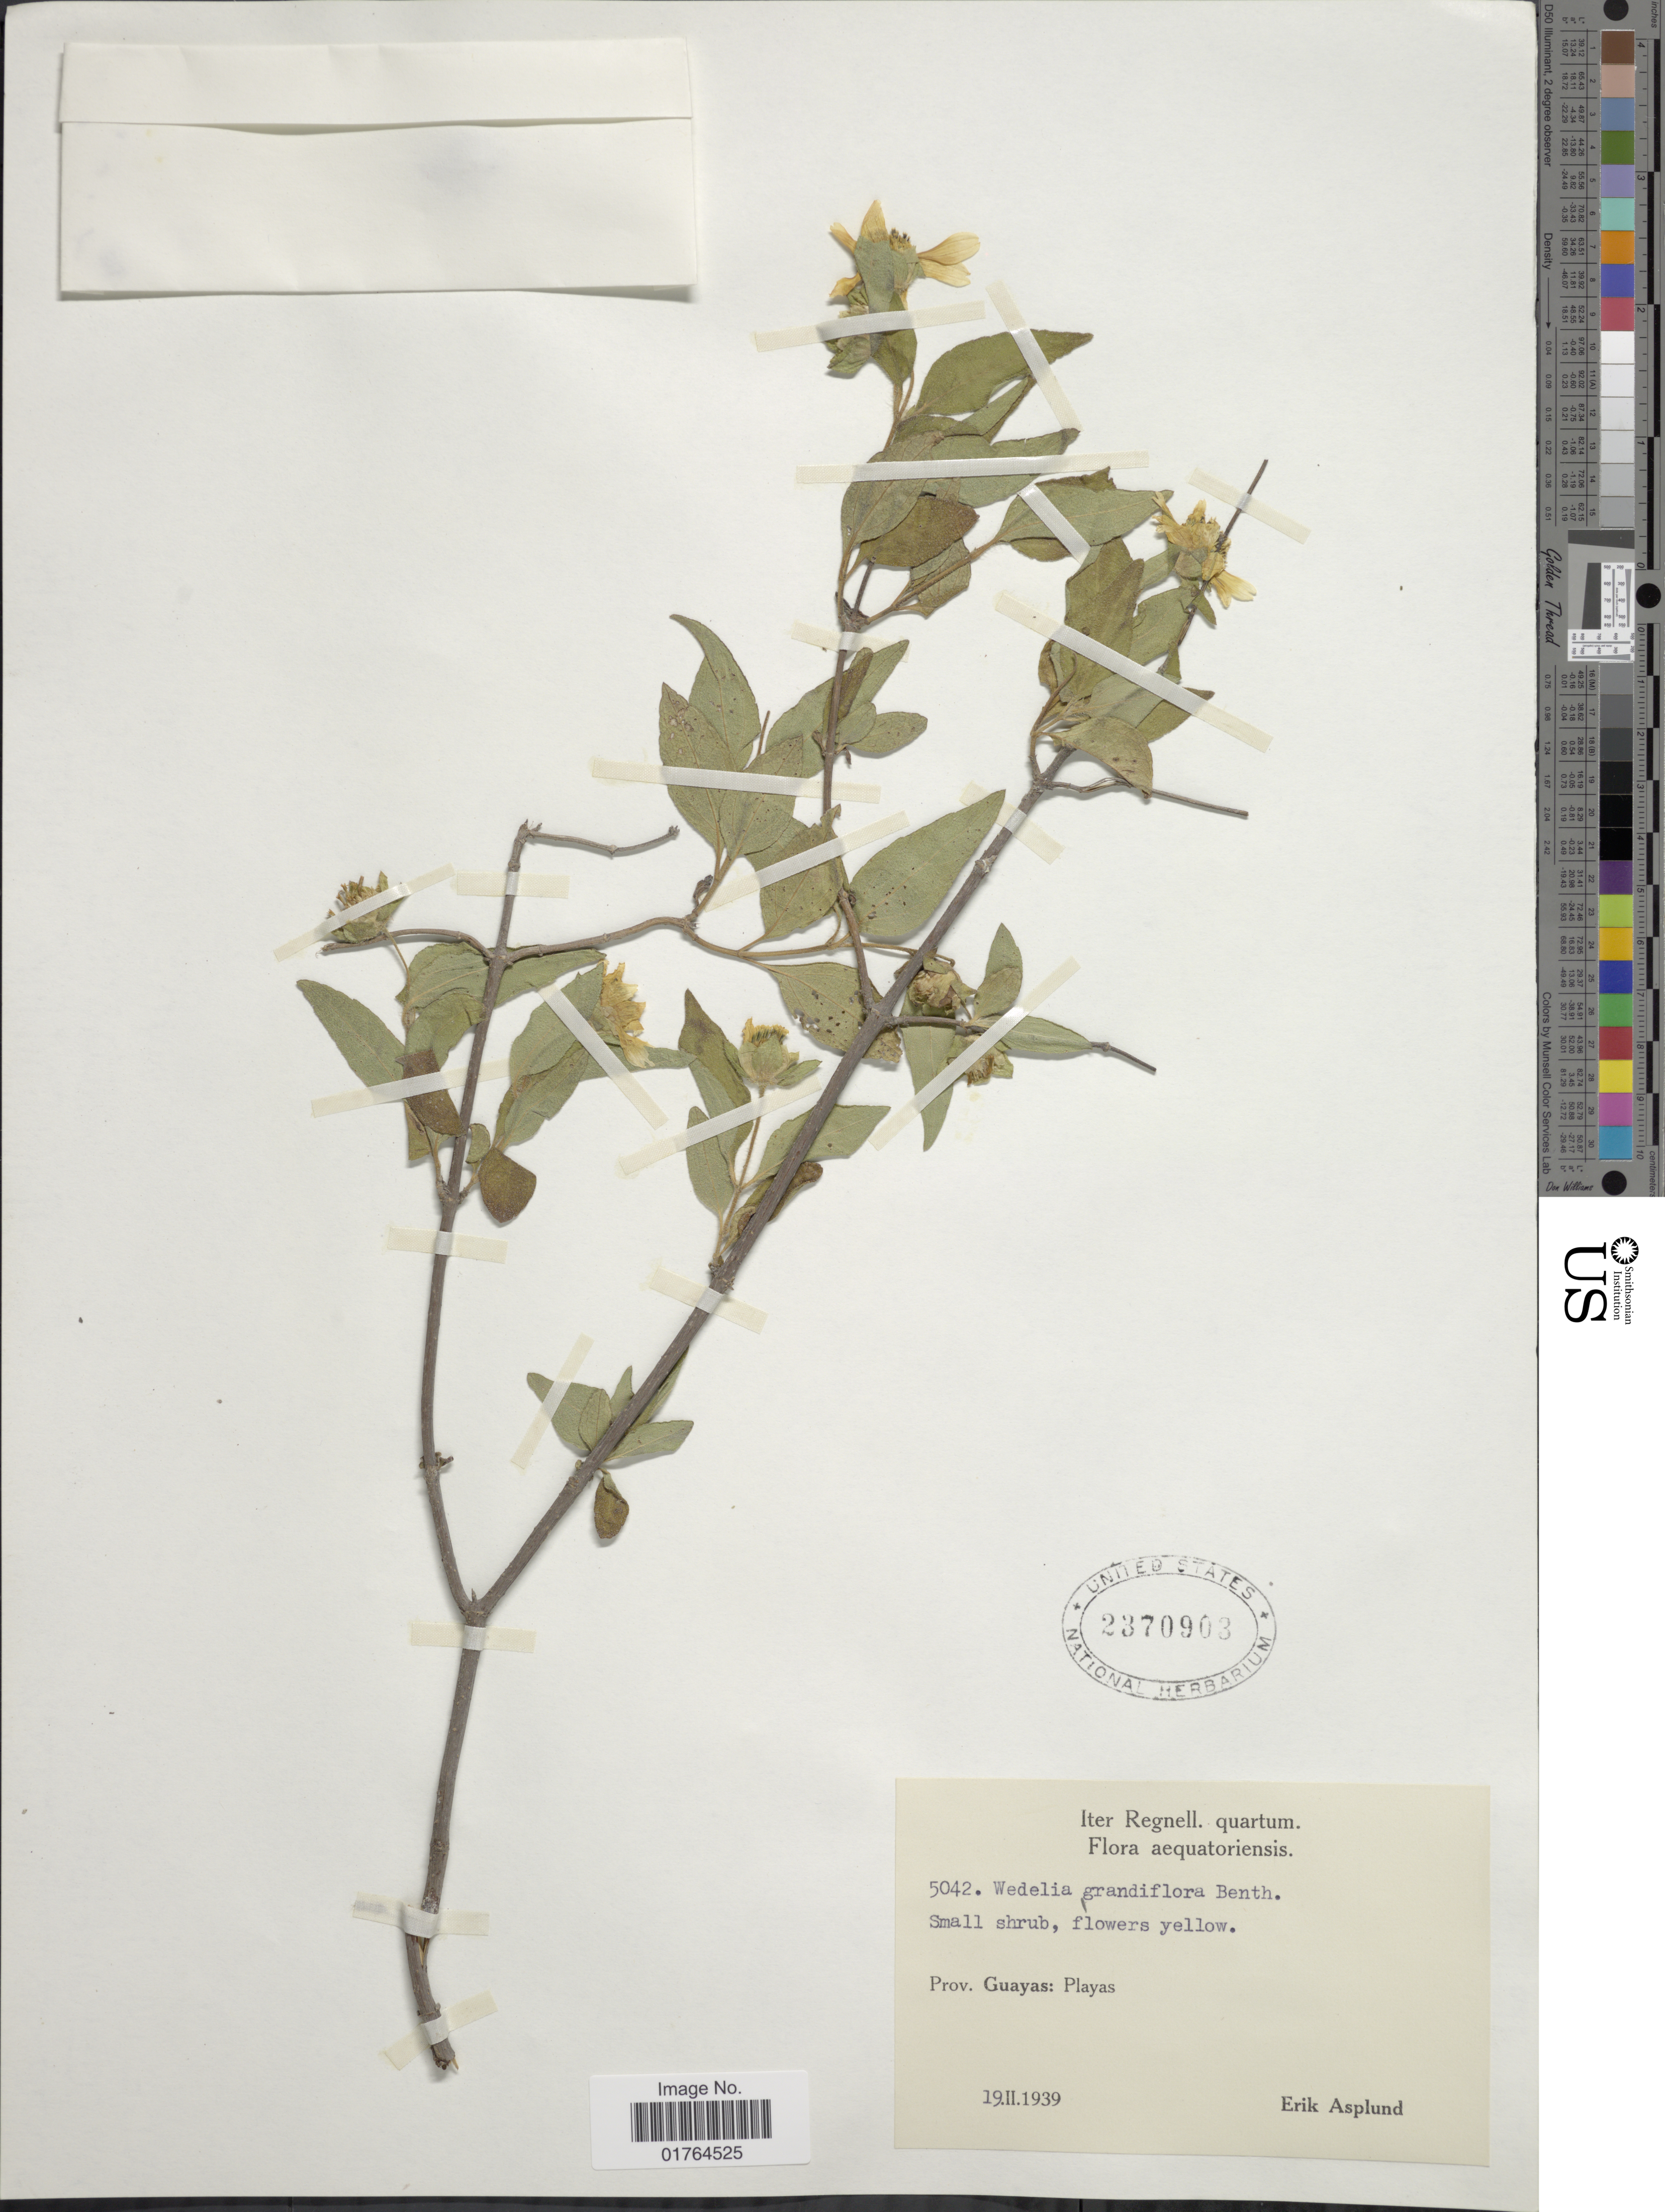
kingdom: Plantae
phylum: Tracheophyta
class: Magnoliopsida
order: Asterales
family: Asteraceae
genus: Wedelia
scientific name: Wedelia grandiflora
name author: Benth.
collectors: E. Asplund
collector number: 5042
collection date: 1939-02-19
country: Ecuador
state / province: Guayas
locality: Playas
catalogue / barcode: US 2370903